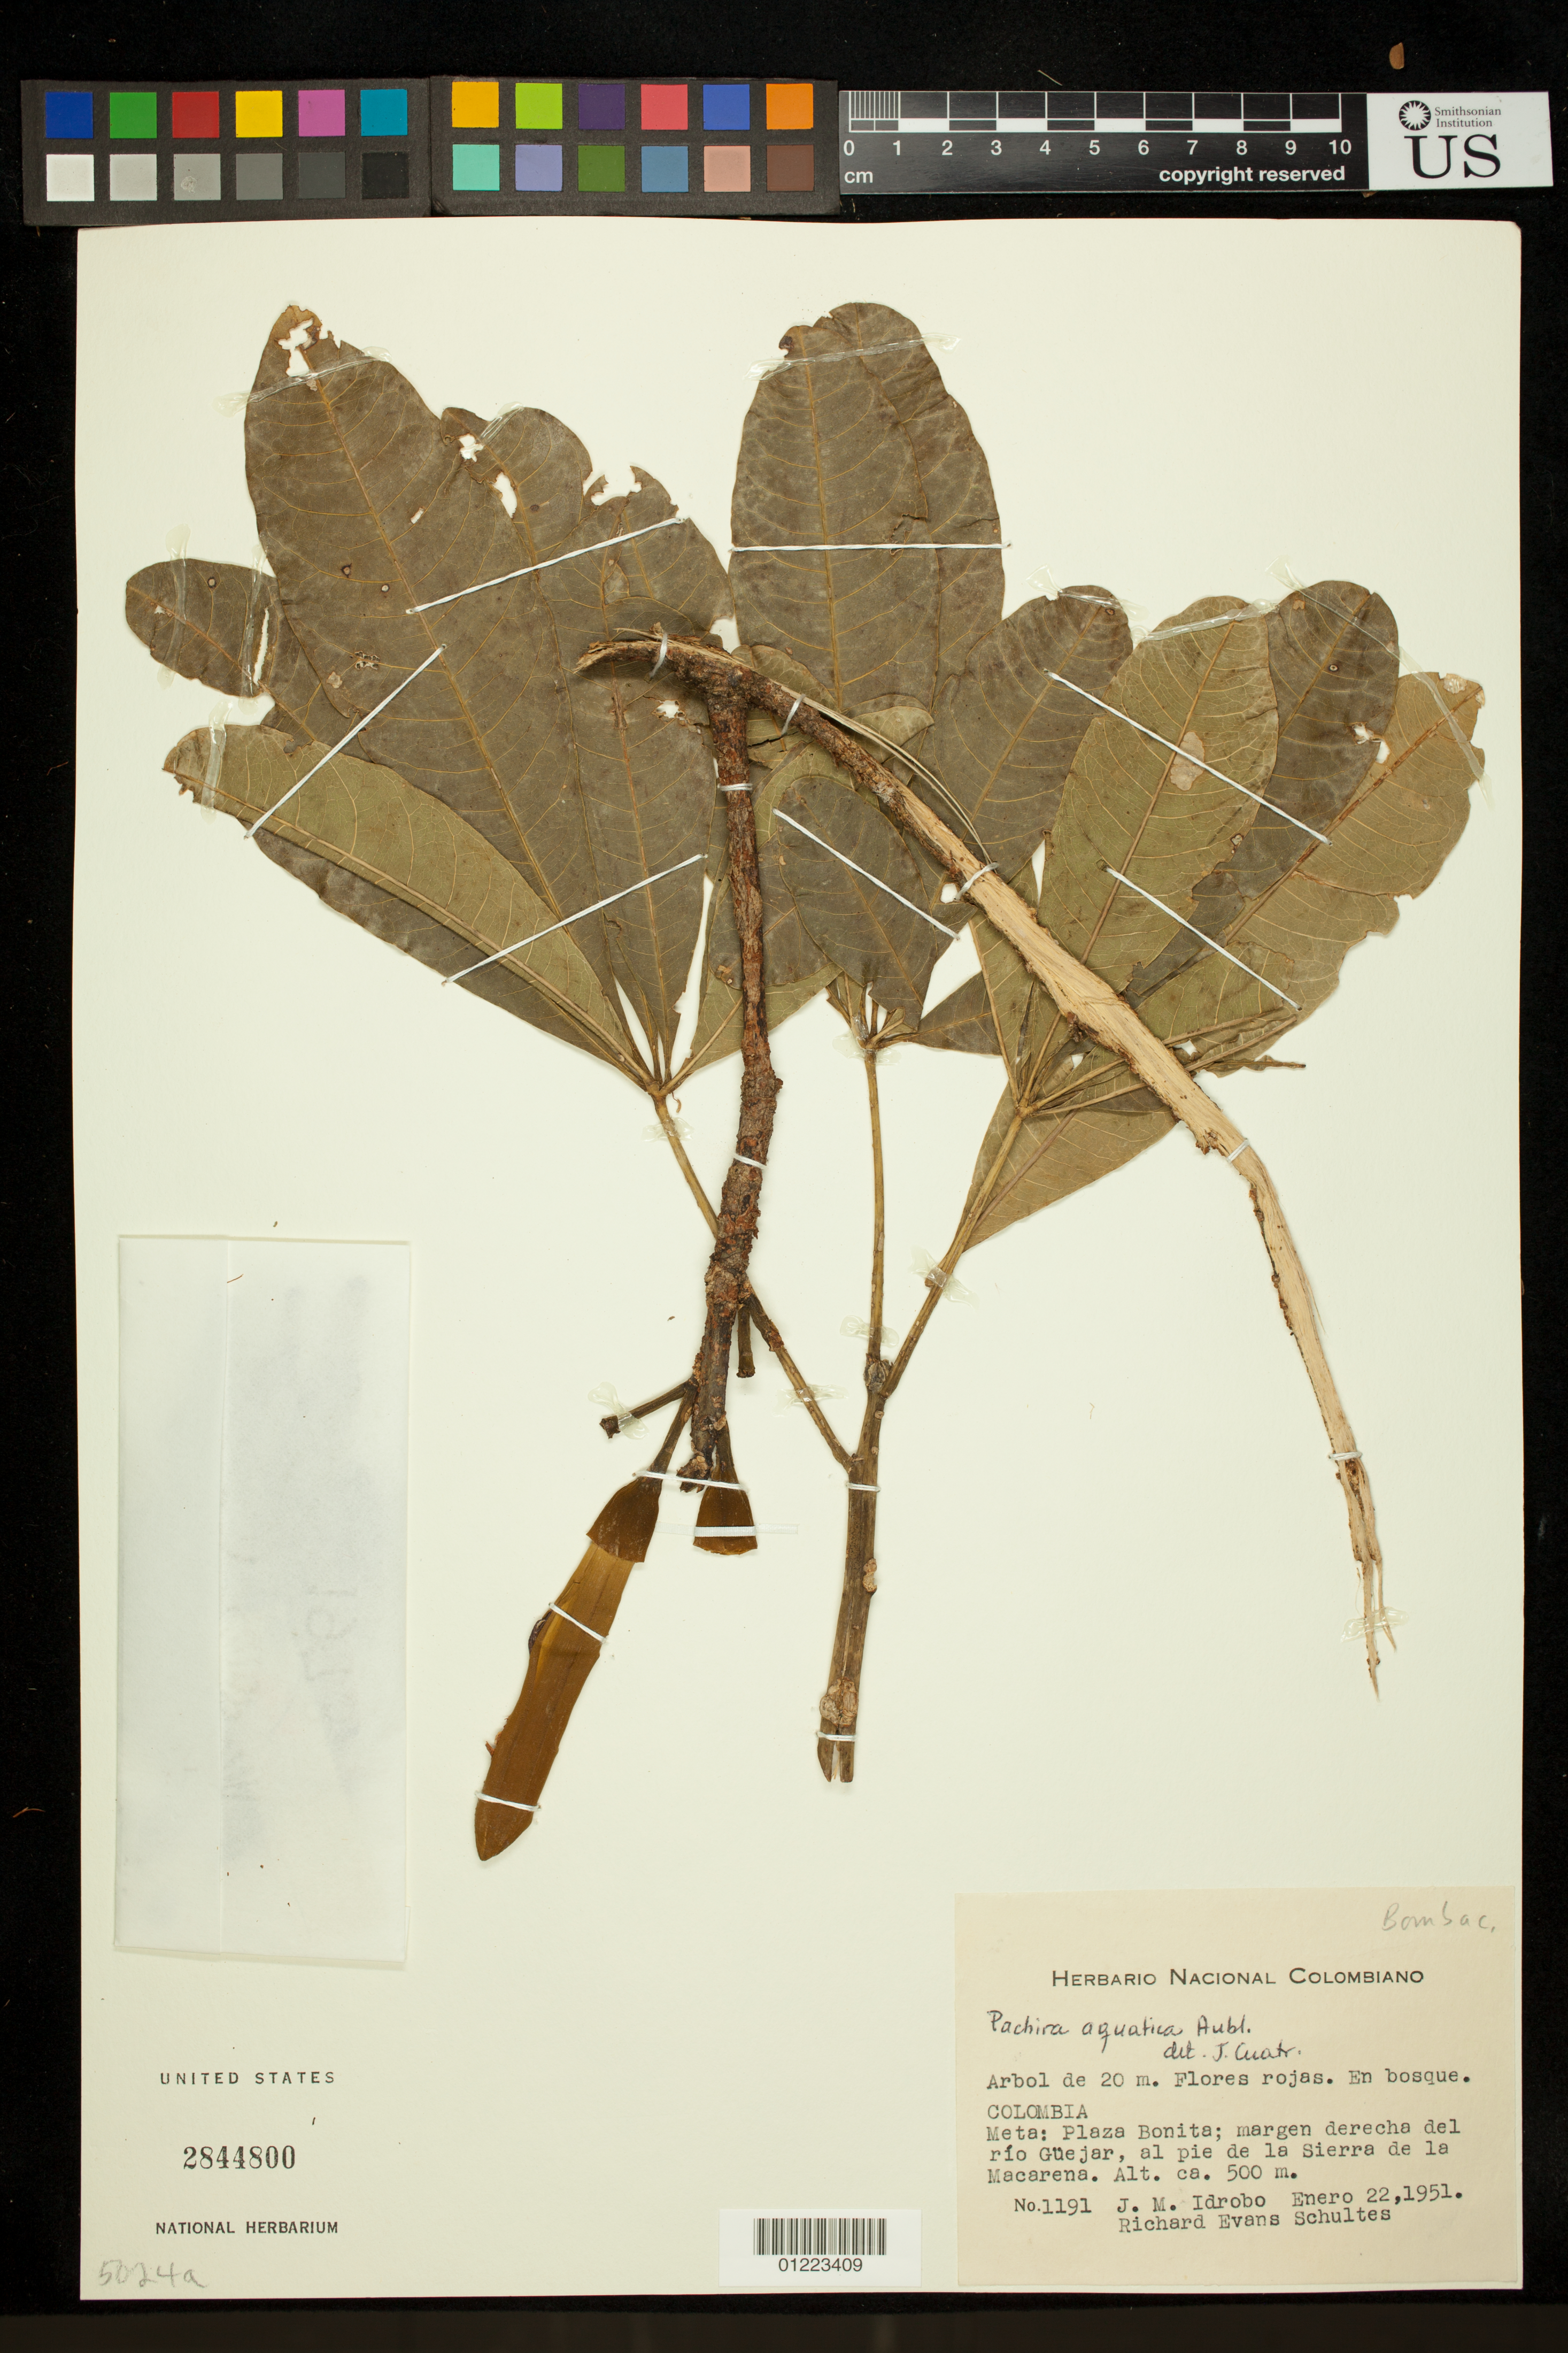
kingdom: Plantae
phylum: Tracheophyta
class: Magnoliopsida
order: Malvales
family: Malvaceae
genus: Pachira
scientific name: Pachira aquatica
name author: Aubl.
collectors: J. M. Idrobo & R. E. Schultes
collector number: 1191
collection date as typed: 1/22/1951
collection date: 1951-01-22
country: Colombia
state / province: Meta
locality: Meta: Plaza Bonita; margen derecha del río Guejar, al pie de la Sierra de la Macarena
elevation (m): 500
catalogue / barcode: US 2844800